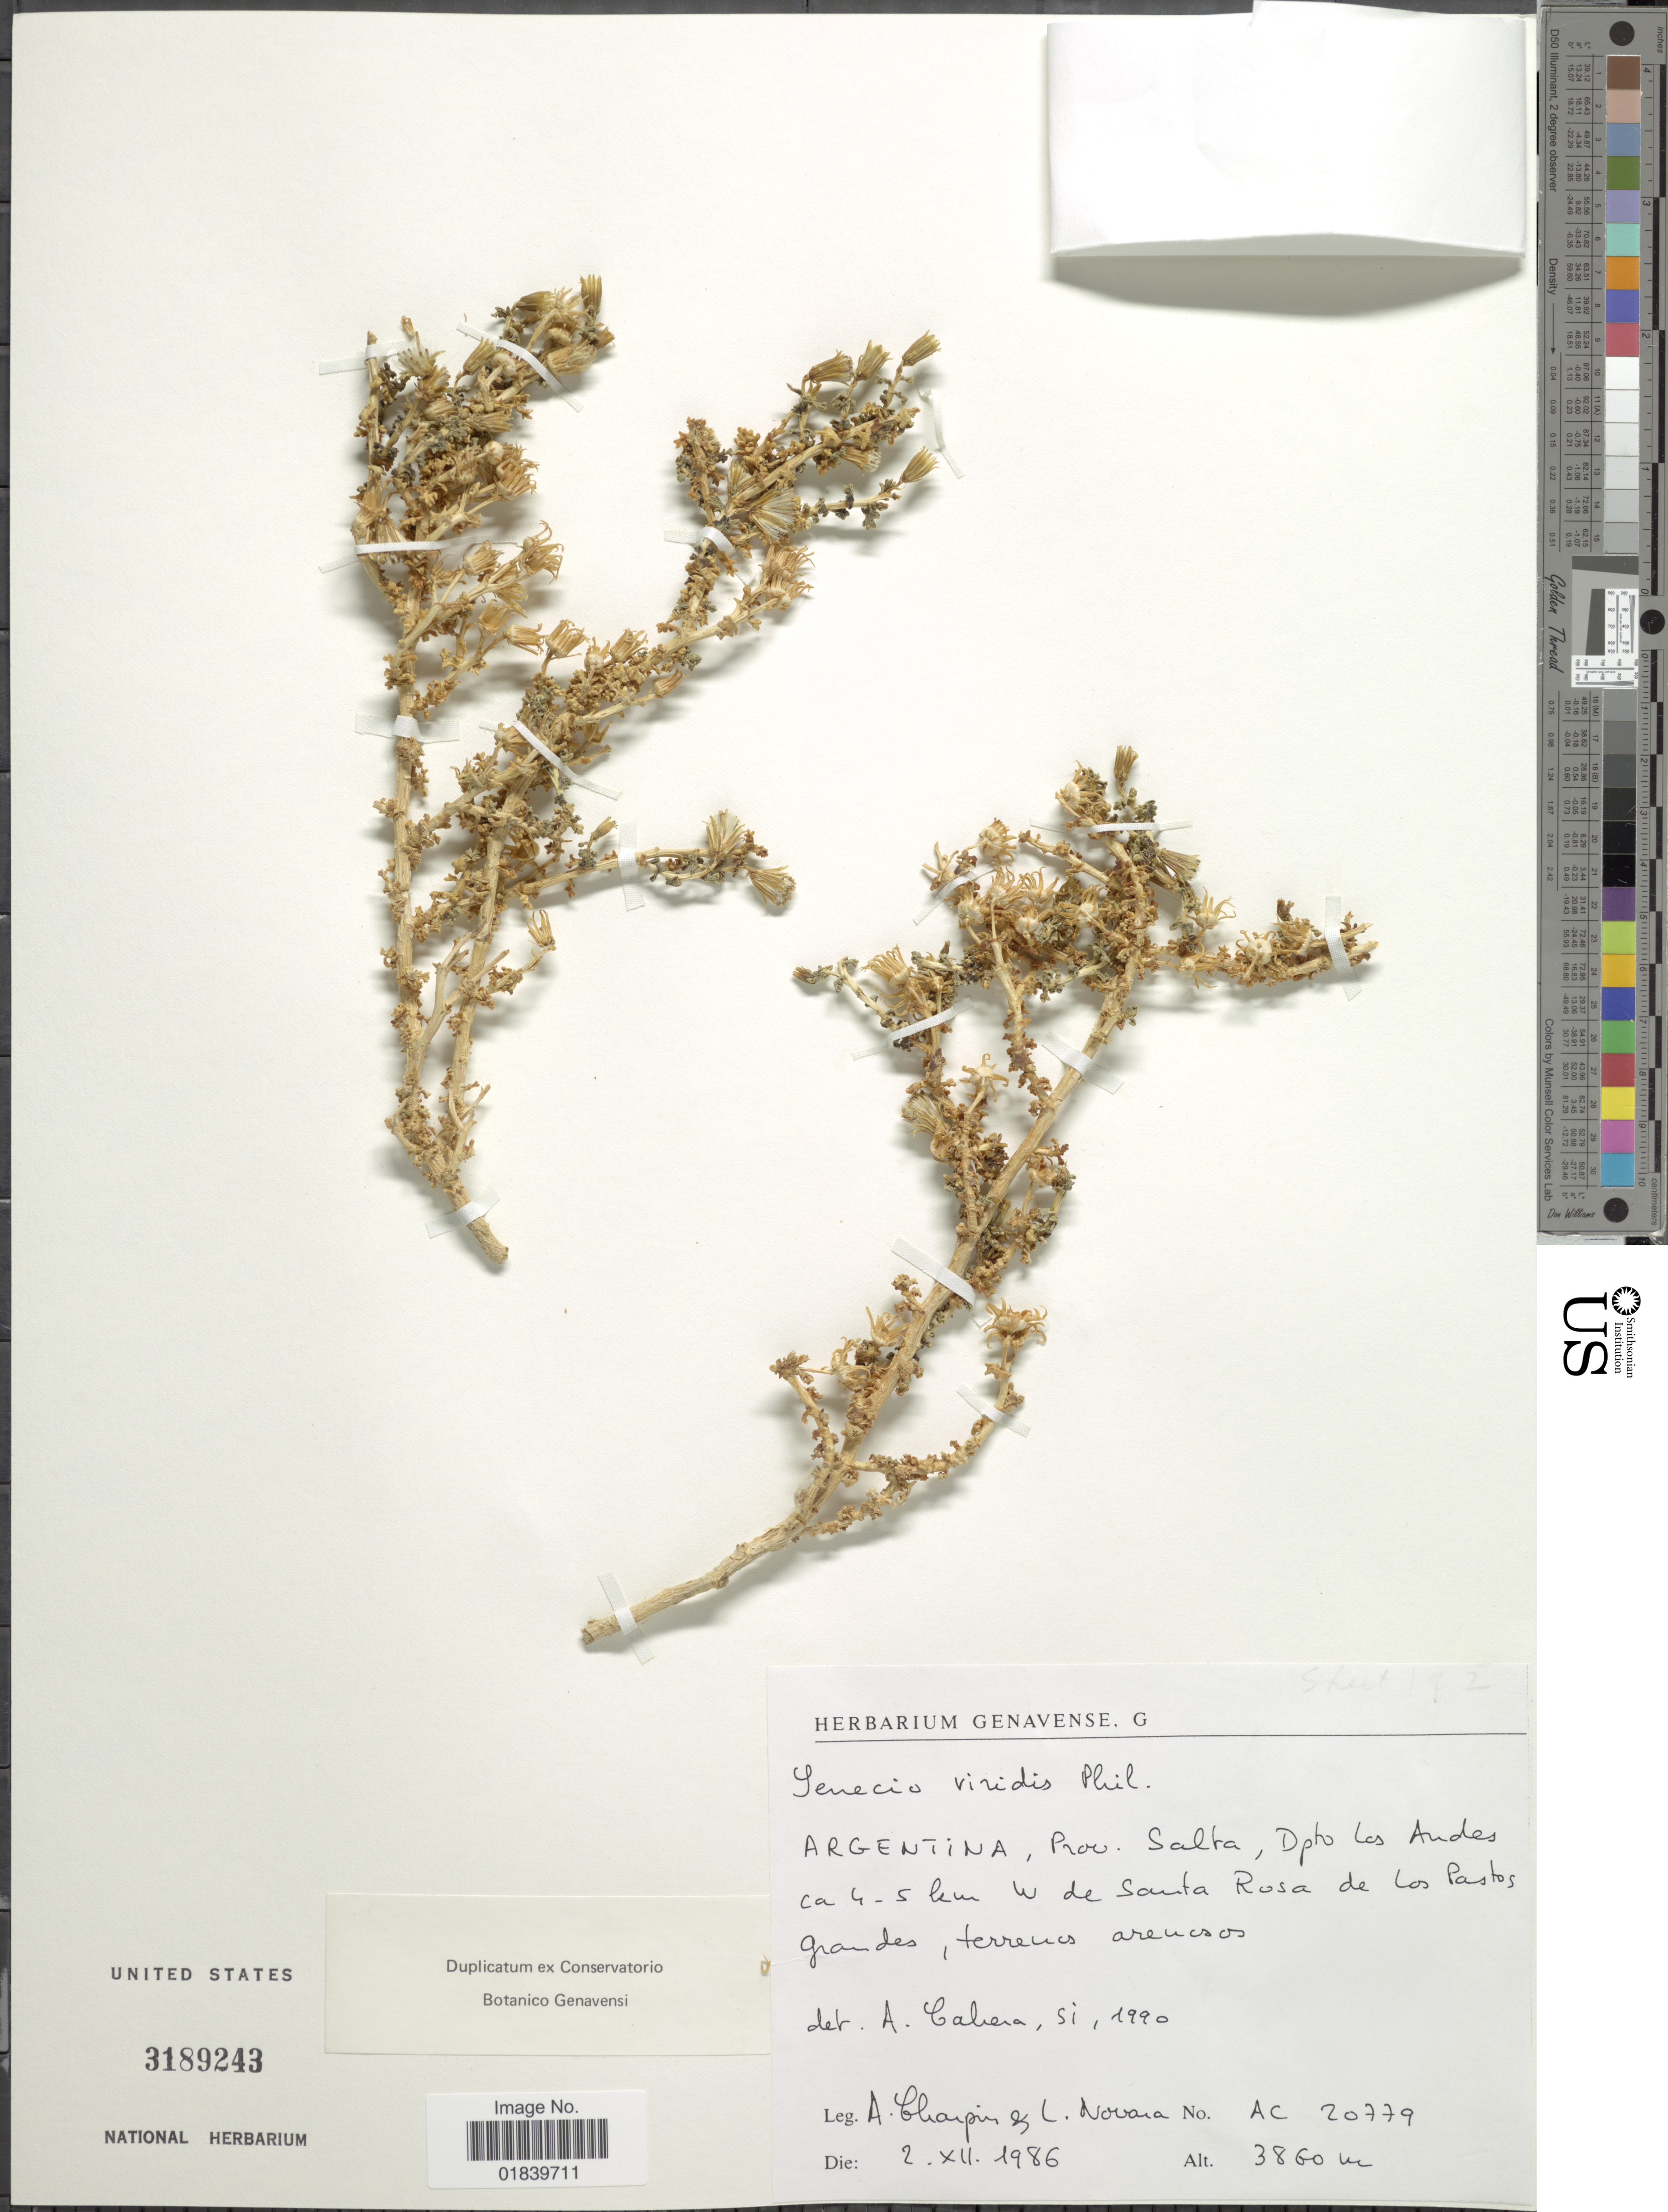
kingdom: Plantae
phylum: Tracheophyta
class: Magnoliopsida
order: Asterales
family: Asteraceae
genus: Senecio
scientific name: Senecio viridis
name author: Phil.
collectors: A. Charpin & L. Novara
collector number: AC20779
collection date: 1986-12-02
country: Argentina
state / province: Salta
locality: Argentina, Prov. Salta, Dpto. los Andes ca. 4-5 km W de Santa Rosa de Los Pastos Grandes.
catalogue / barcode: US 3189243